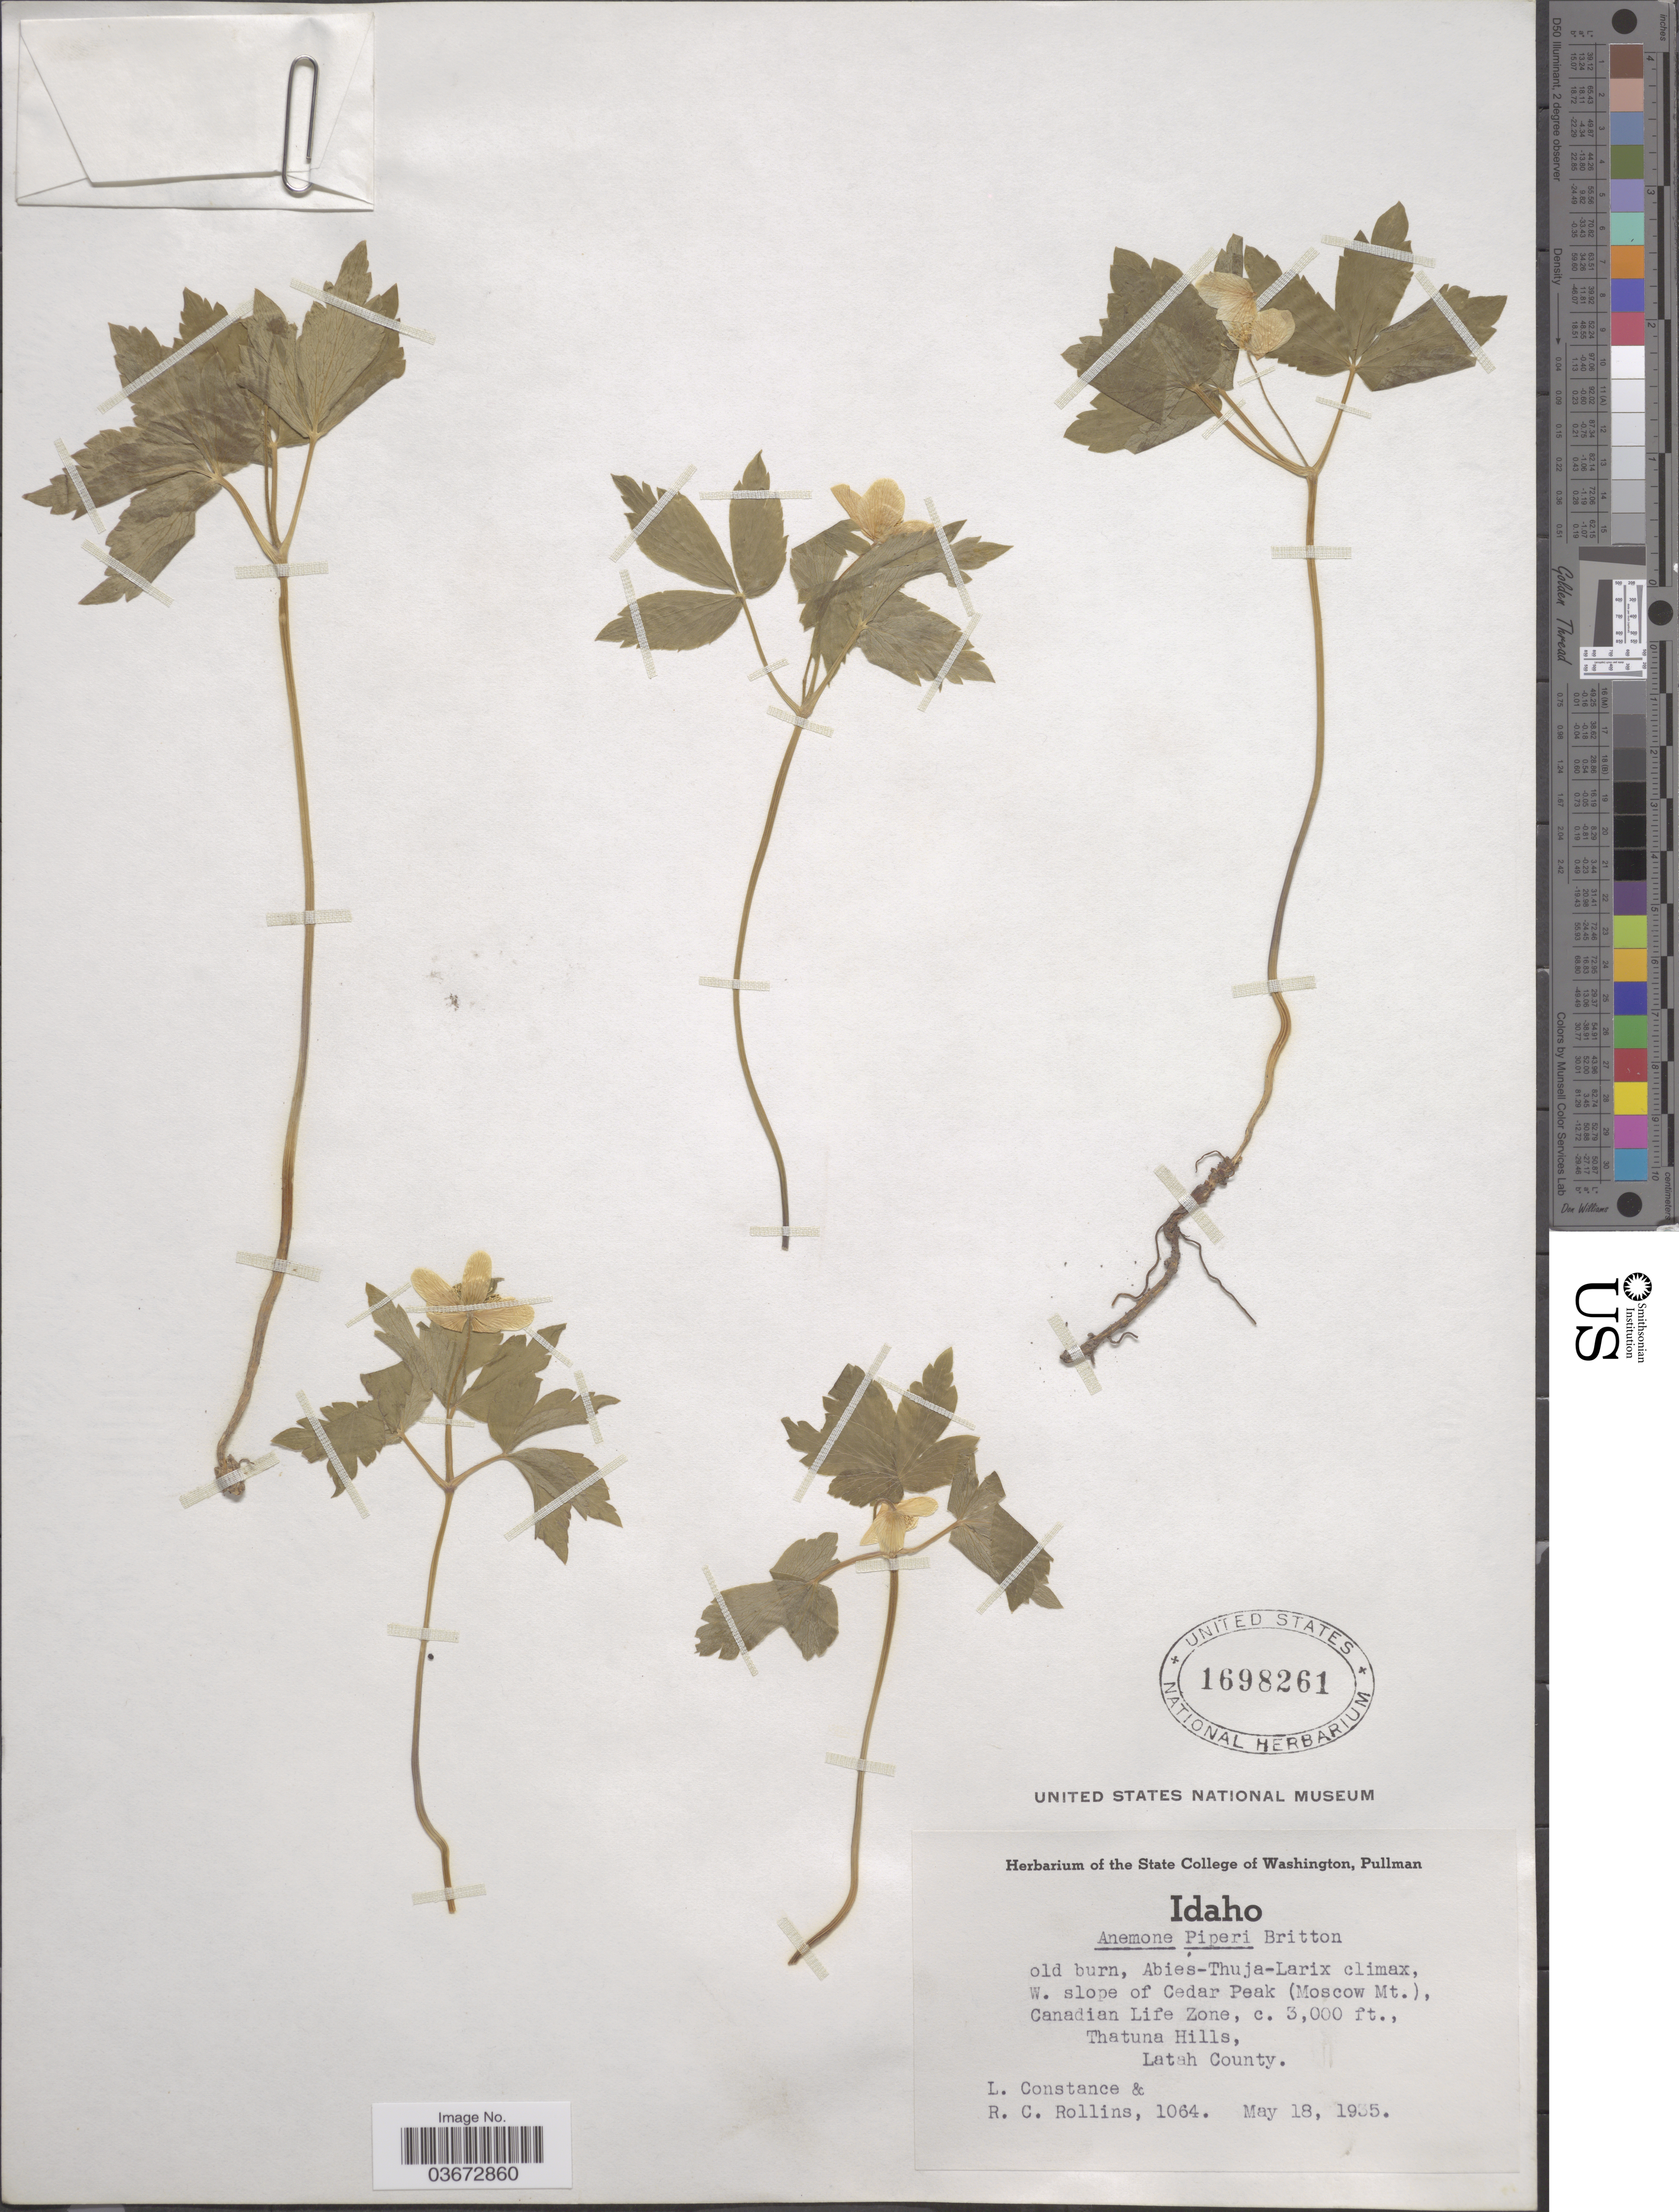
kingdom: Plantae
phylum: Tracheophyta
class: Magnoliopsida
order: Ranunculales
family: Ranunculaceae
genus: Anemone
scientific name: Anemone quinquefolia var. oregana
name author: (A. Gray) B.L. Rob.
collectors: L. Constance & R. C. Rollins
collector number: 1064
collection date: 1955-05-18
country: United States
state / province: Idaho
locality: W. slope of Cedar Peak (Moscow Mt.), Canadian Life Zone, Thatuna Hills, Latah County.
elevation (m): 914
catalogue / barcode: US 1698261